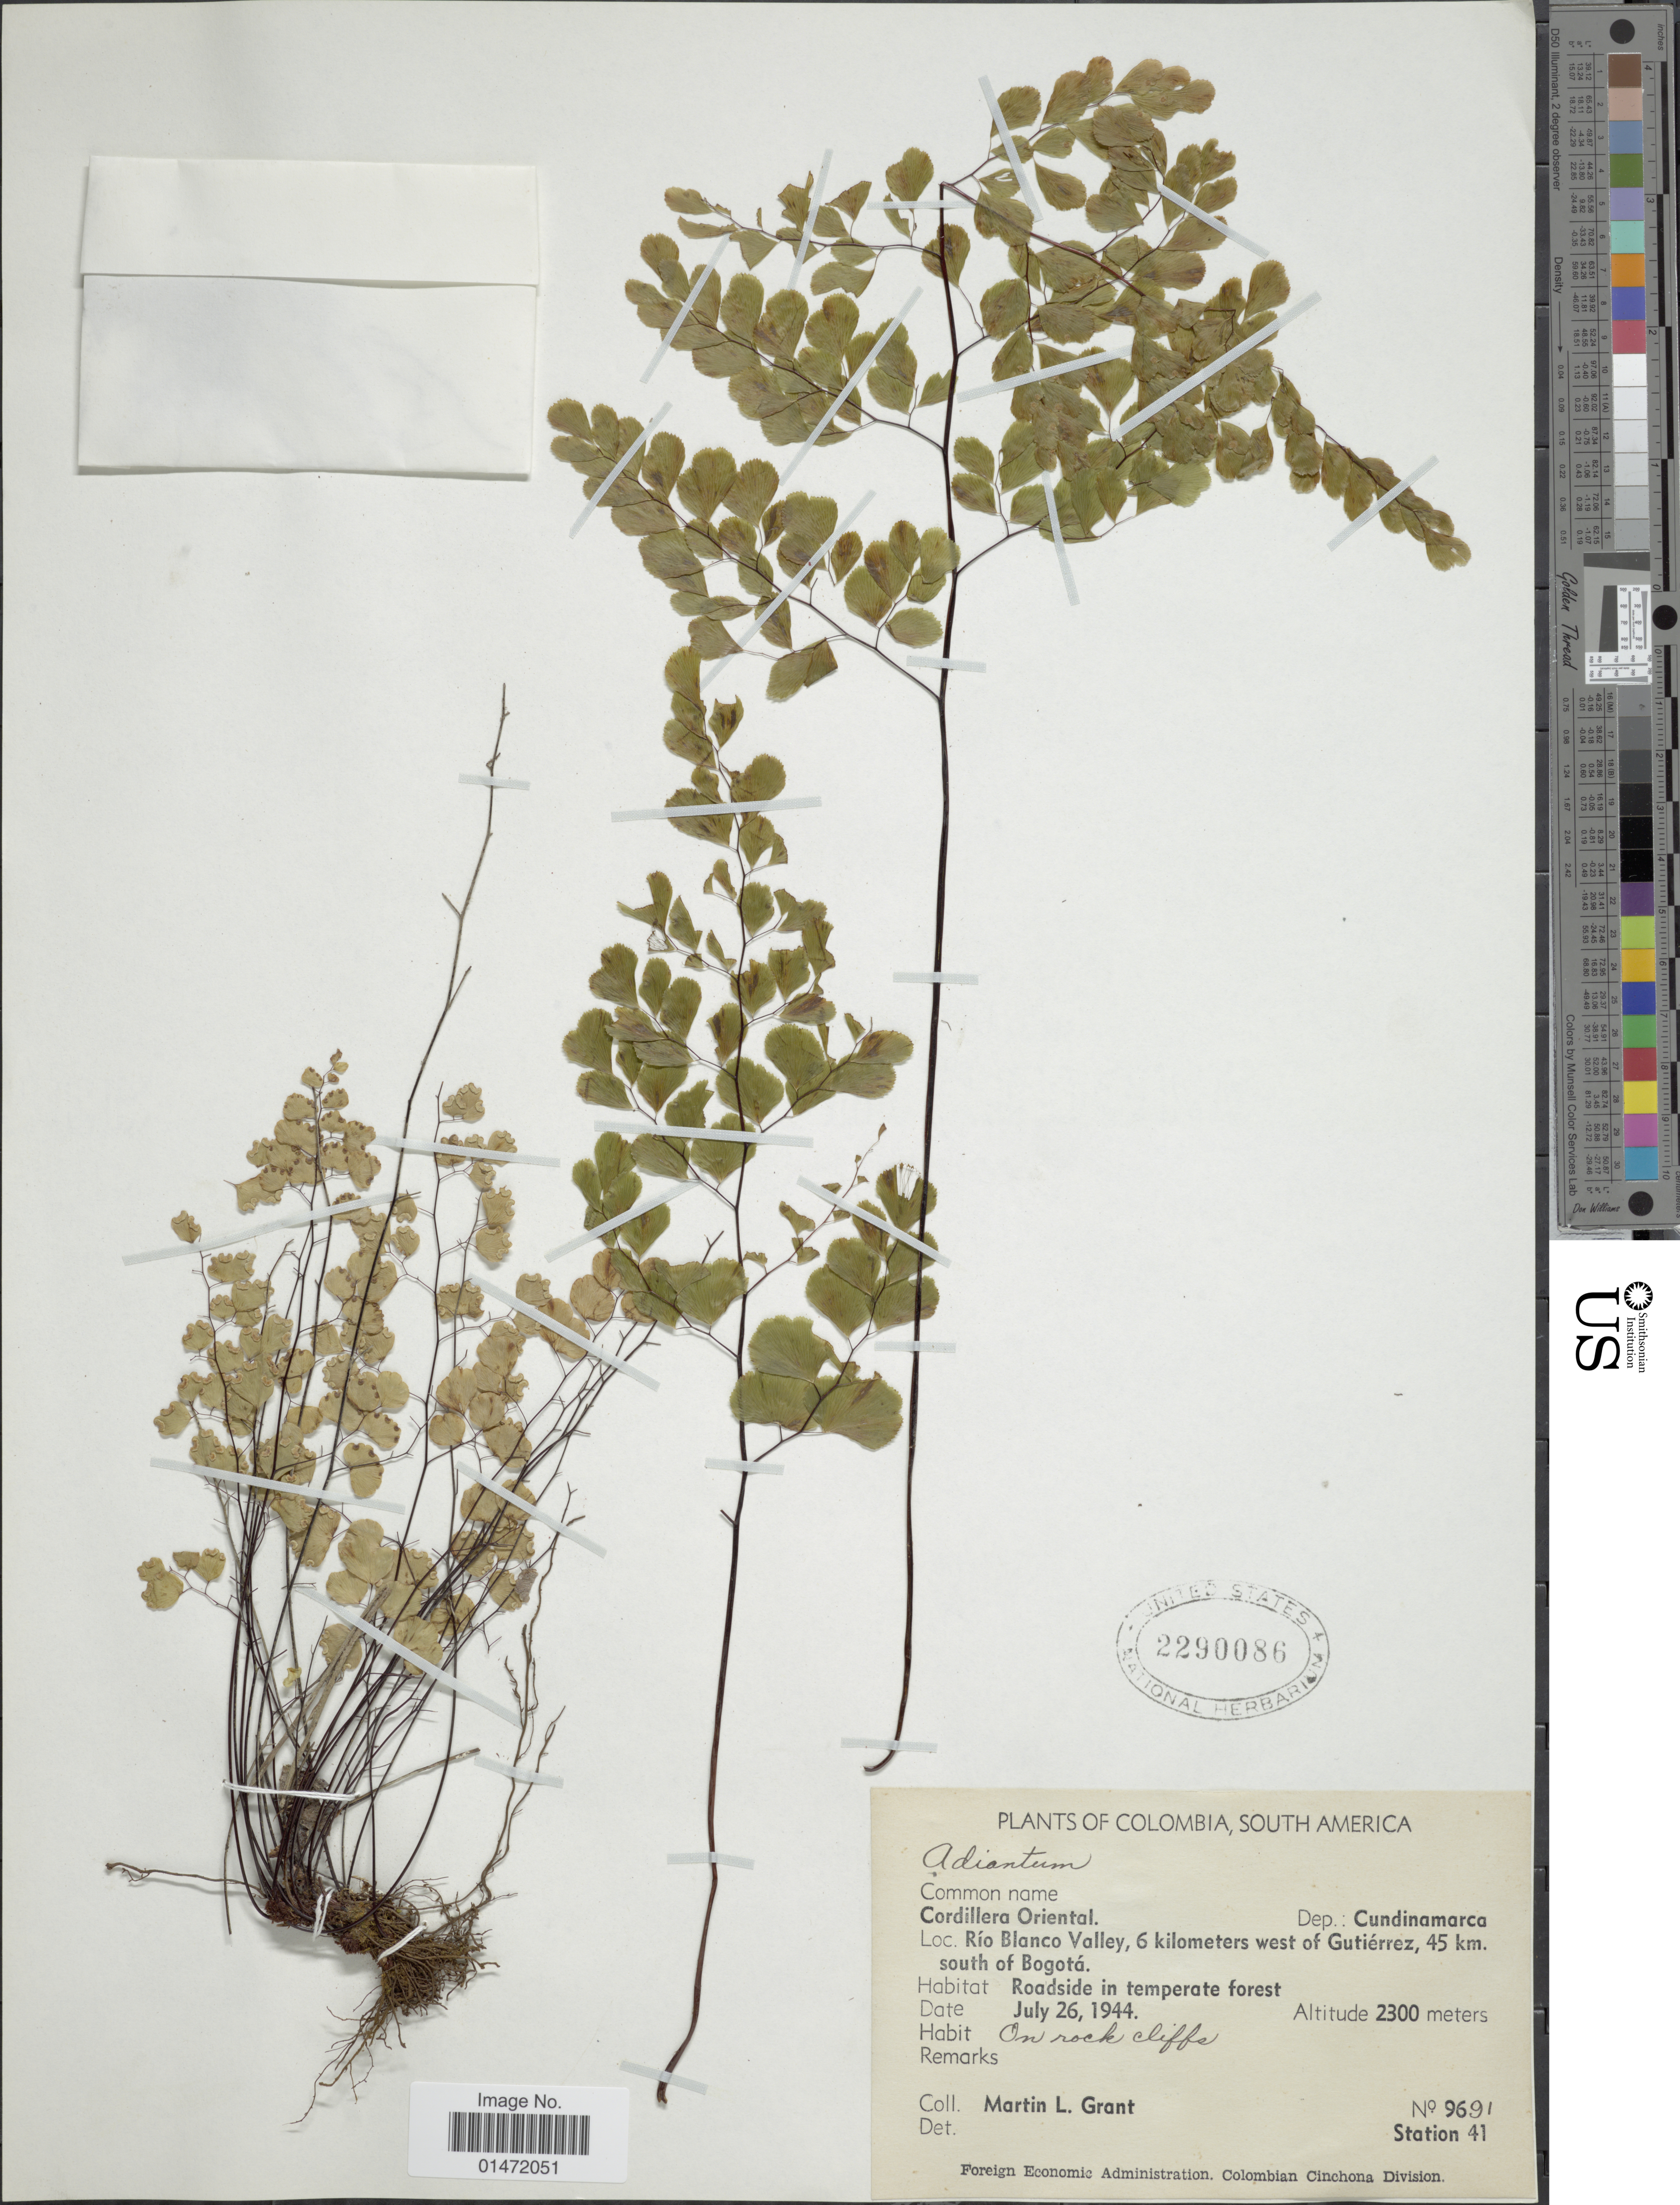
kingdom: Plantae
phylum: Tracheophyta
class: Polypodiopsida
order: Polypodiales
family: Pteridaceae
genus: Adiantum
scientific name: Adiantum sp.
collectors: M. L. Grant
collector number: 9691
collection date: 1944-07-26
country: Colombia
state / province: Cundinamarca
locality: Cordillera Oriental. Río Blanco Valley, 6 kilometers west of Gutiérrez, 45 km. south of Bogotá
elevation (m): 2300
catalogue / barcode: US 2290086